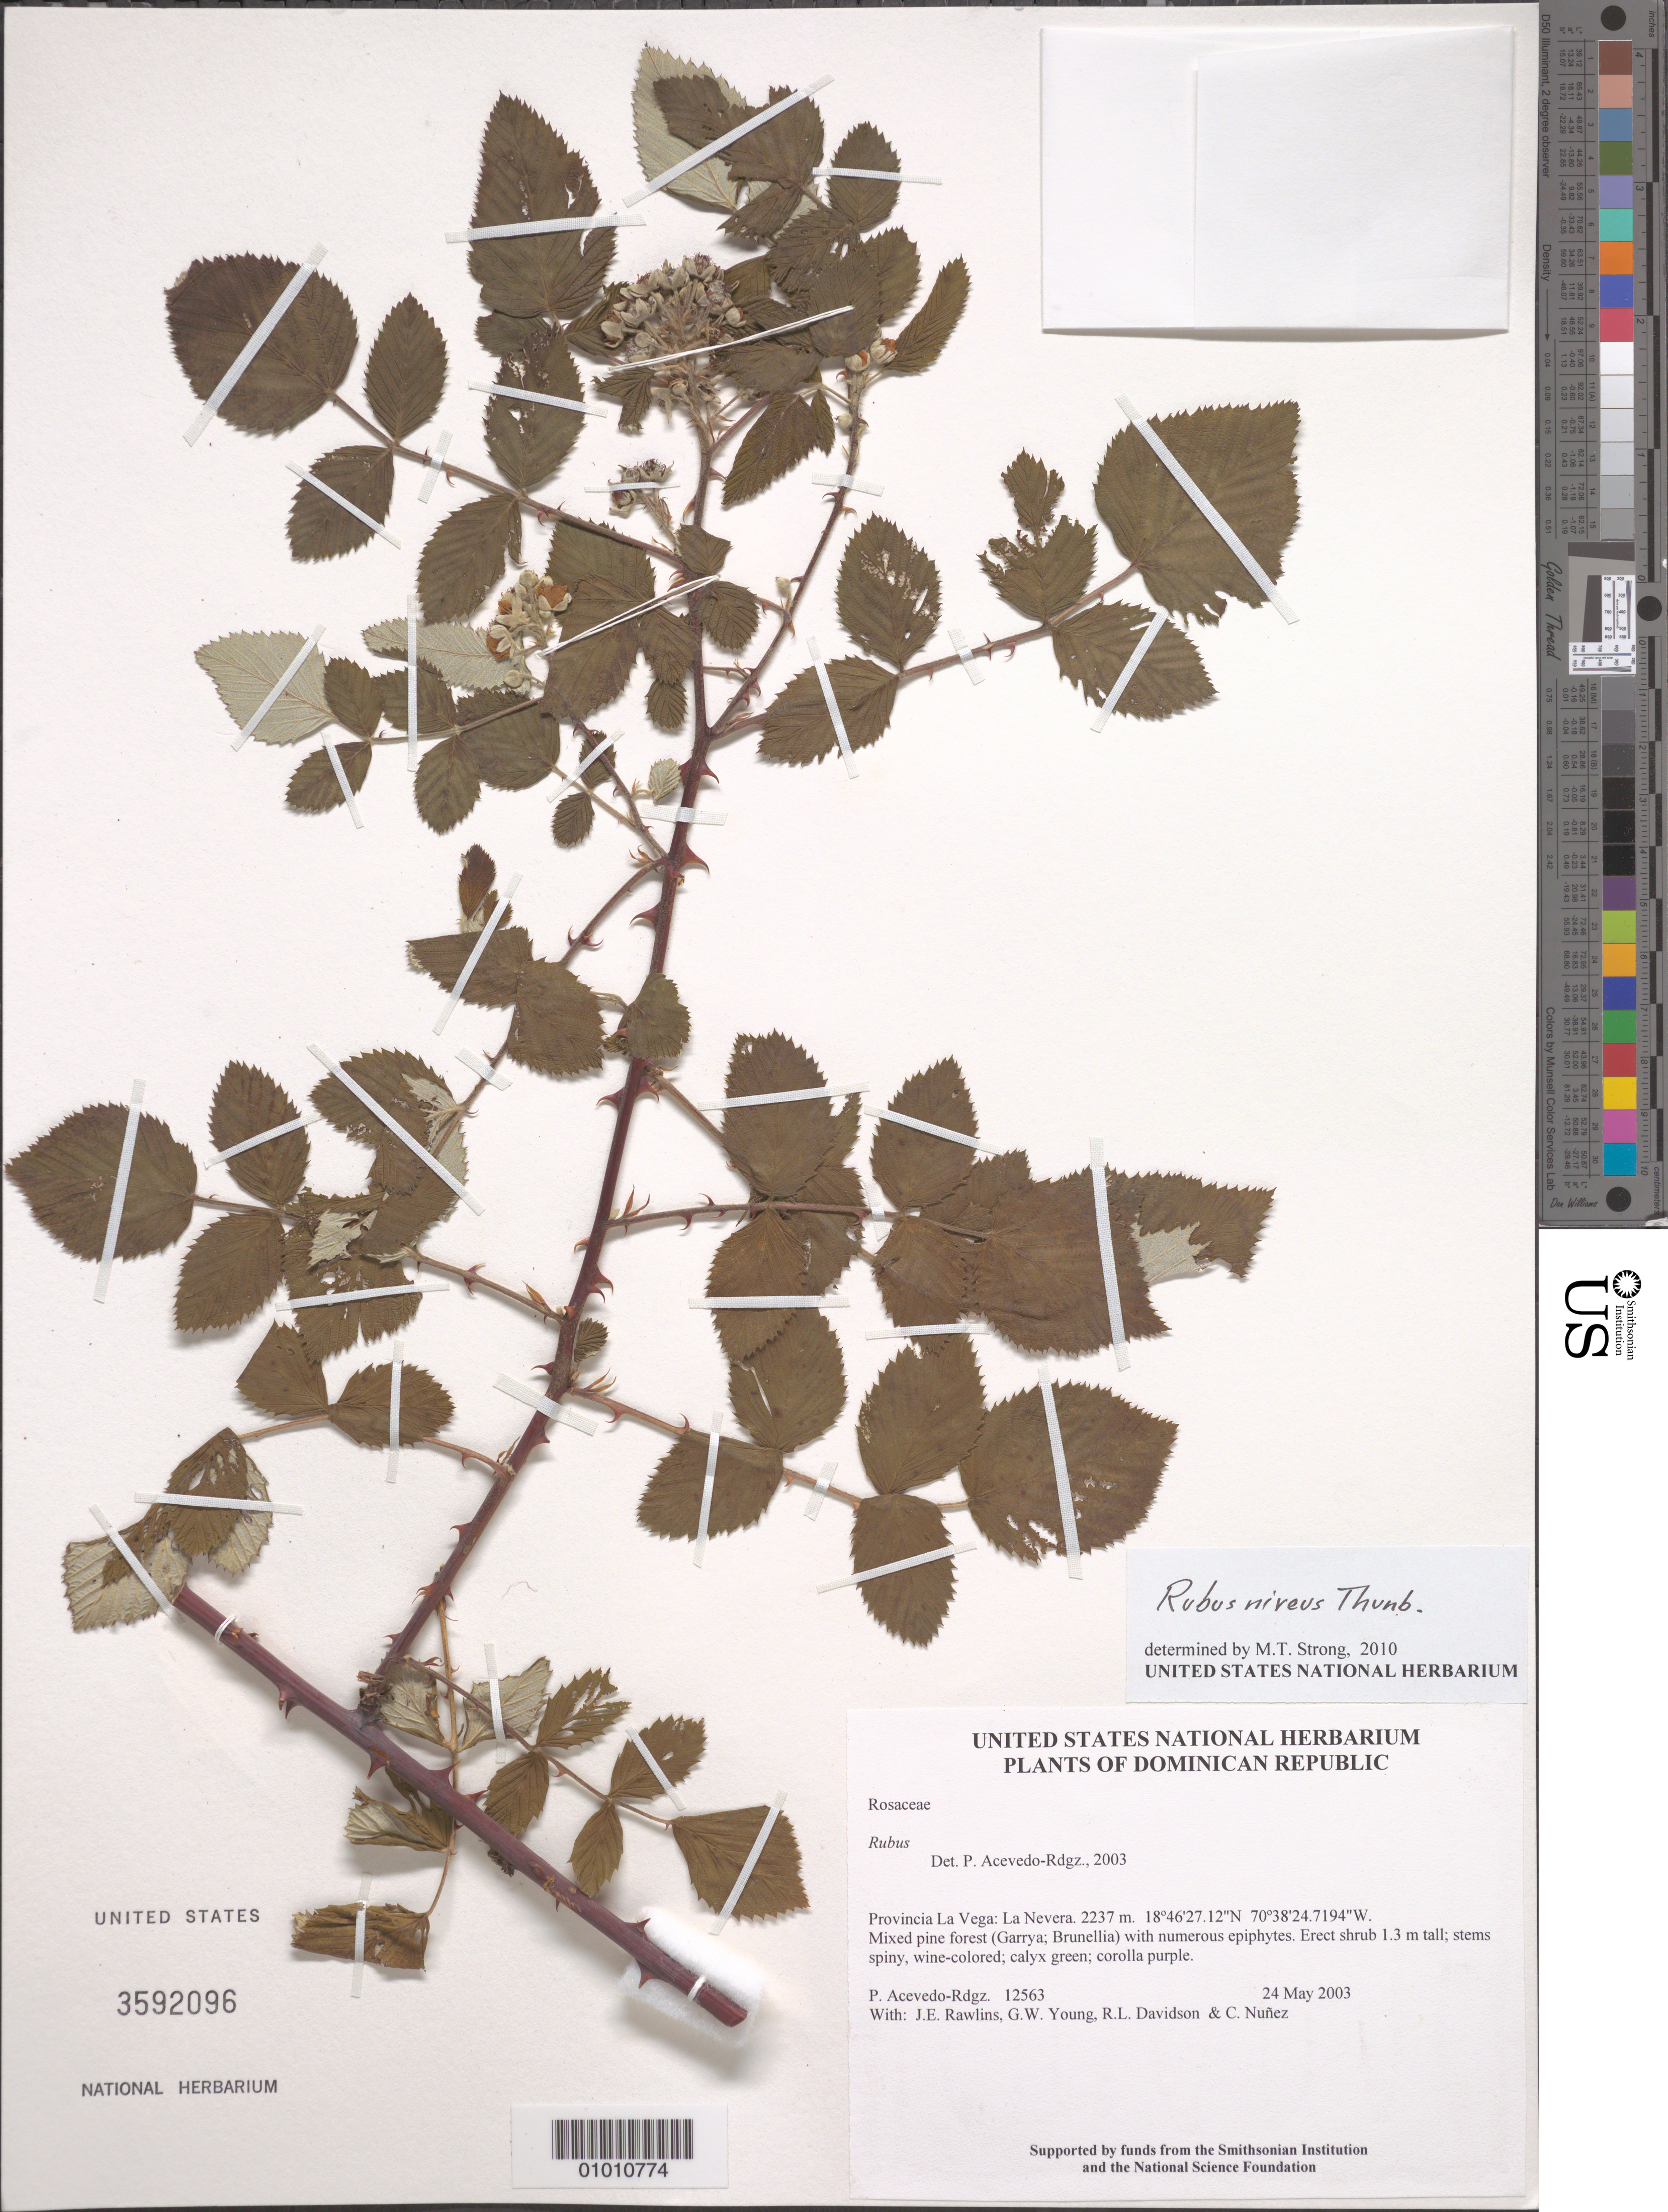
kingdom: Plantae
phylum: Tracheophyta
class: Magnoliopsida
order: Rosales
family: Rosaceae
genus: Rubus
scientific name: Rubus niveus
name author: Thunb.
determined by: Strong, M. T., (US), Smithsonian Institution - National Museum of Natural History (UNITED STATES)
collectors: P. Acevedo-Rodr., J. Rawlins, G. Young, R. Davidson & C. Nunez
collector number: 12563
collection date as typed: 24 May 2003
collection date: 2003-05-24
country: Dominican Republic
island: Hispaniola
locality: Provincia La Vega: La Nevera.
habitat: Mixed pine forest (Garrya; Brunellia) with numerous epiphytes.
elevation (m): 2237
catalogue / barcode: US 3592096